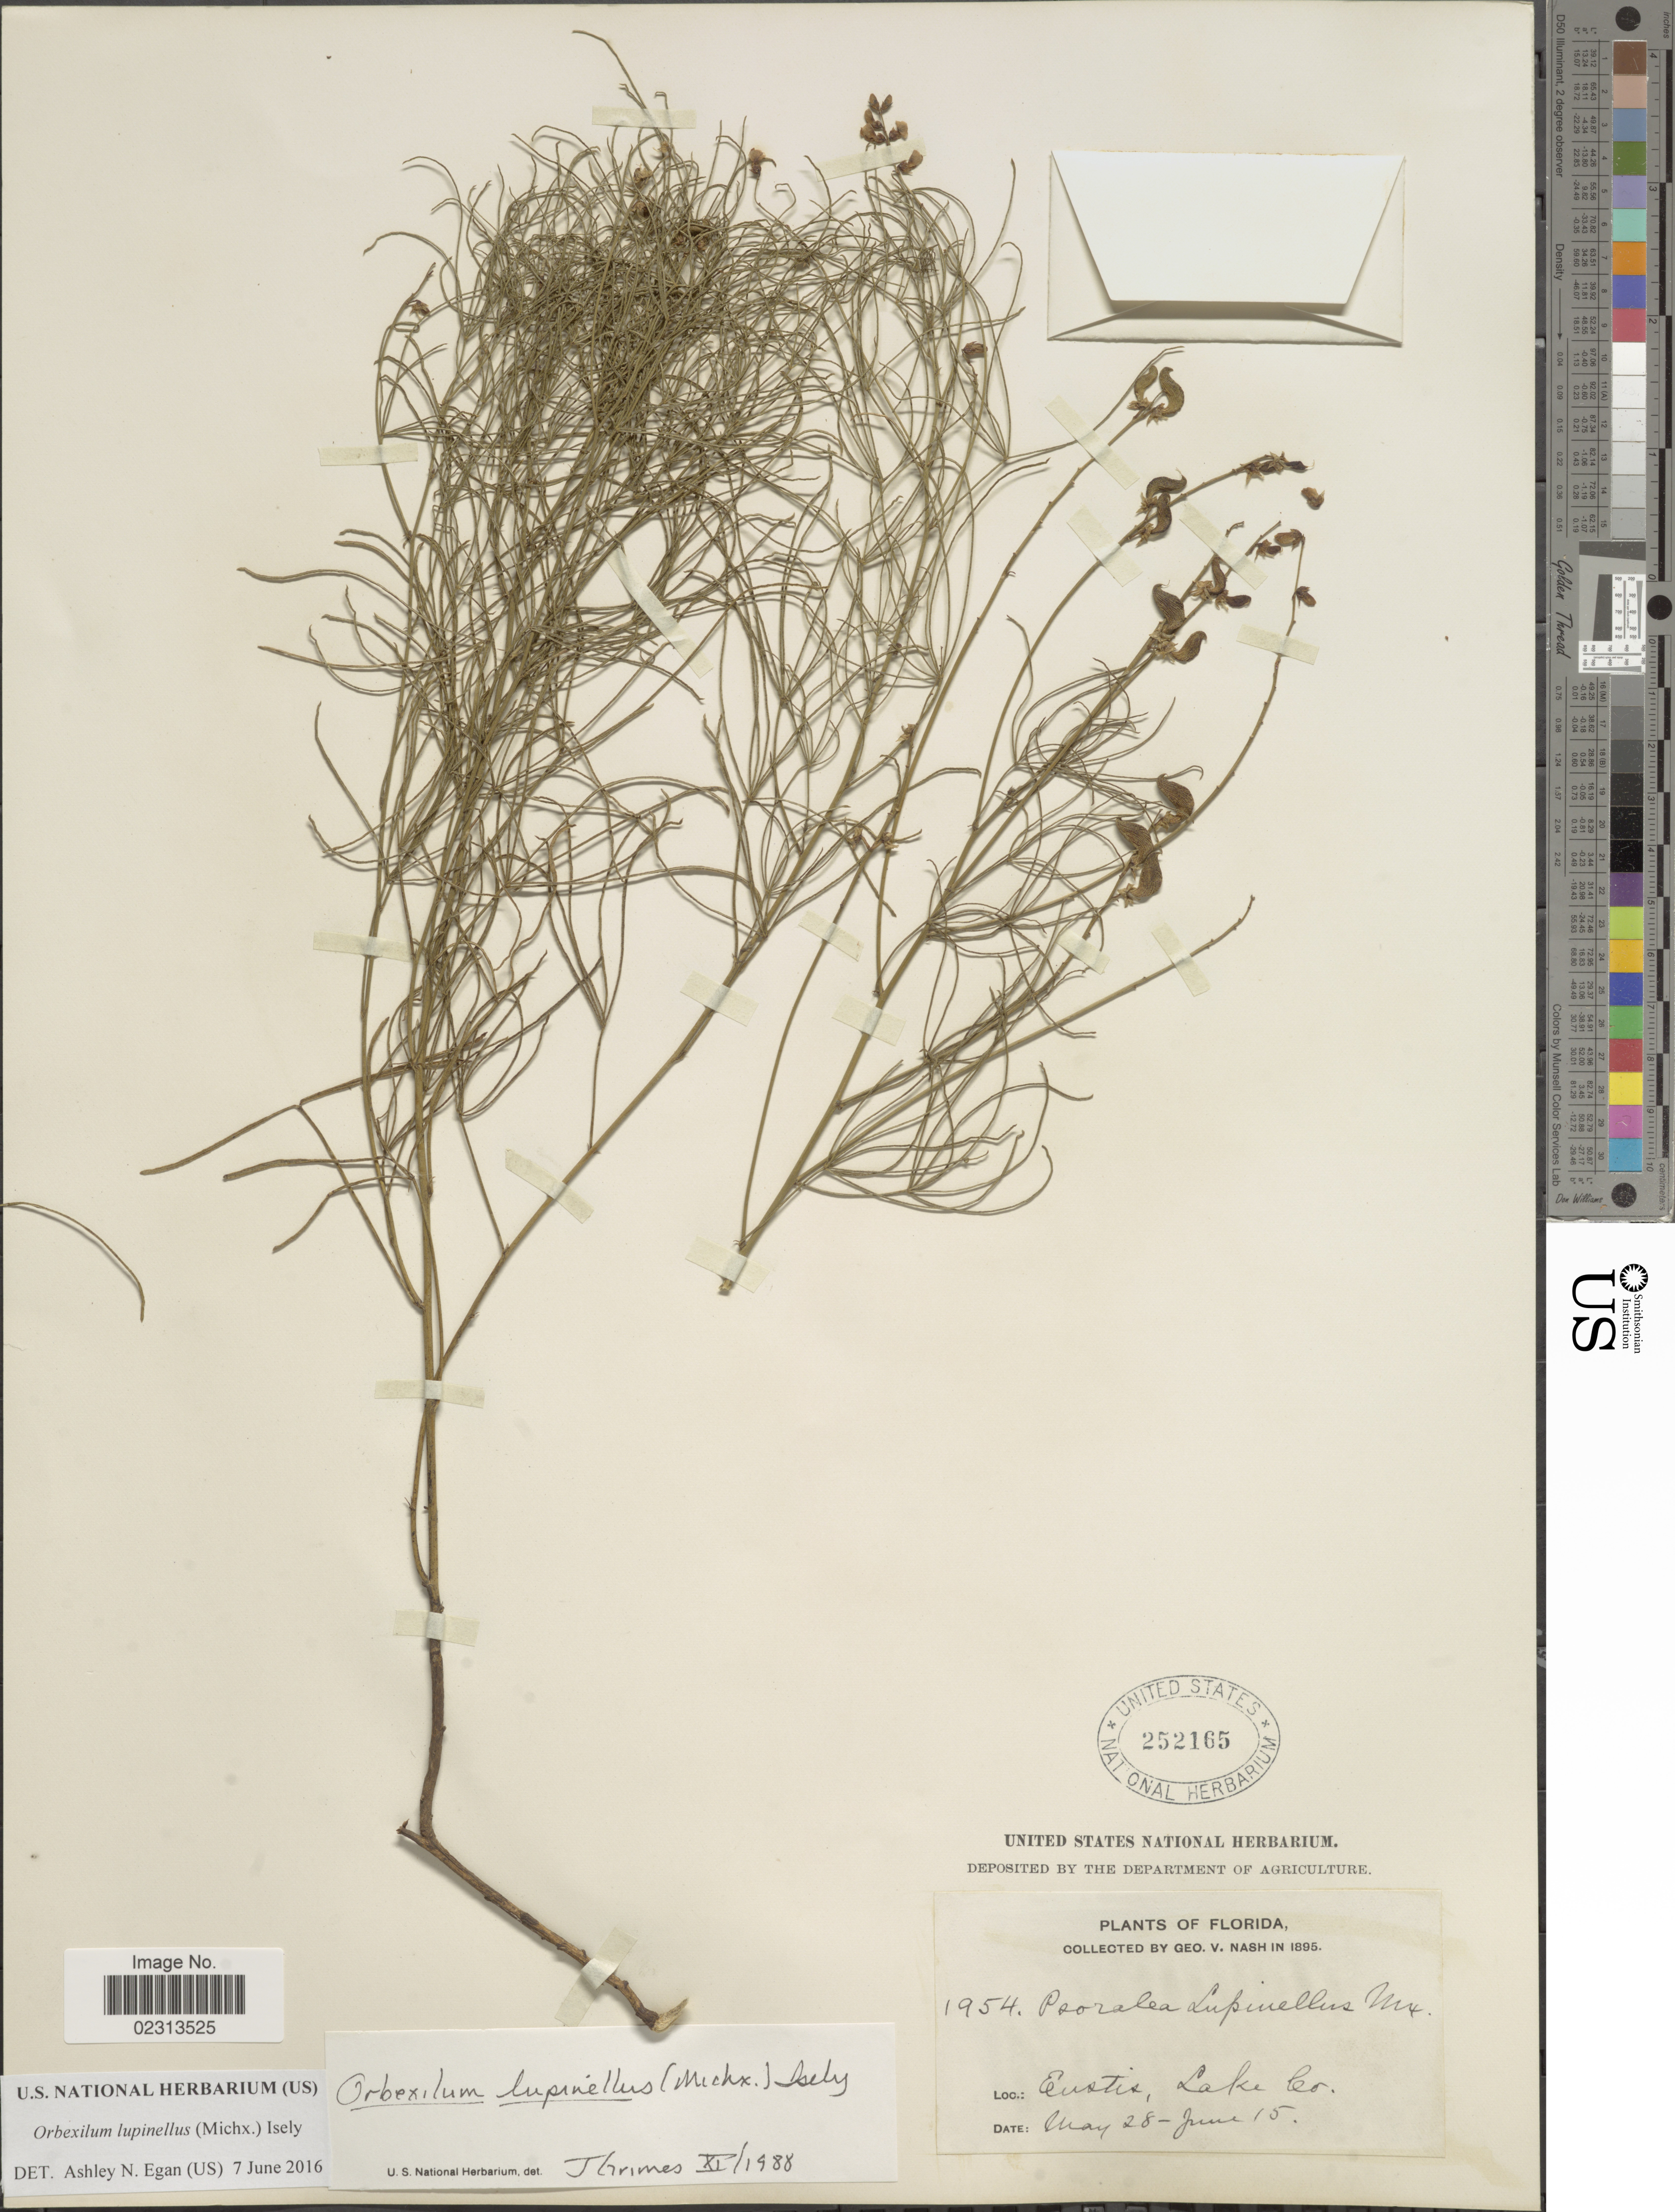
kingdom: Plantae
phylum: Tracheophyta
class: Magnoliopsida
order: Fabales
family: Fabaceae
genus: Orbexilum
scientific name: Orbexilum lupinellus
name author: (Michx.) Isley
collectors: G. V. Nash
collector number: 1954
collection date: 1895-05-28/1895-06-15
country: United States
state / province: Florida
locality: Eustis, Lake Co.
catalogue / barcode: US 252165